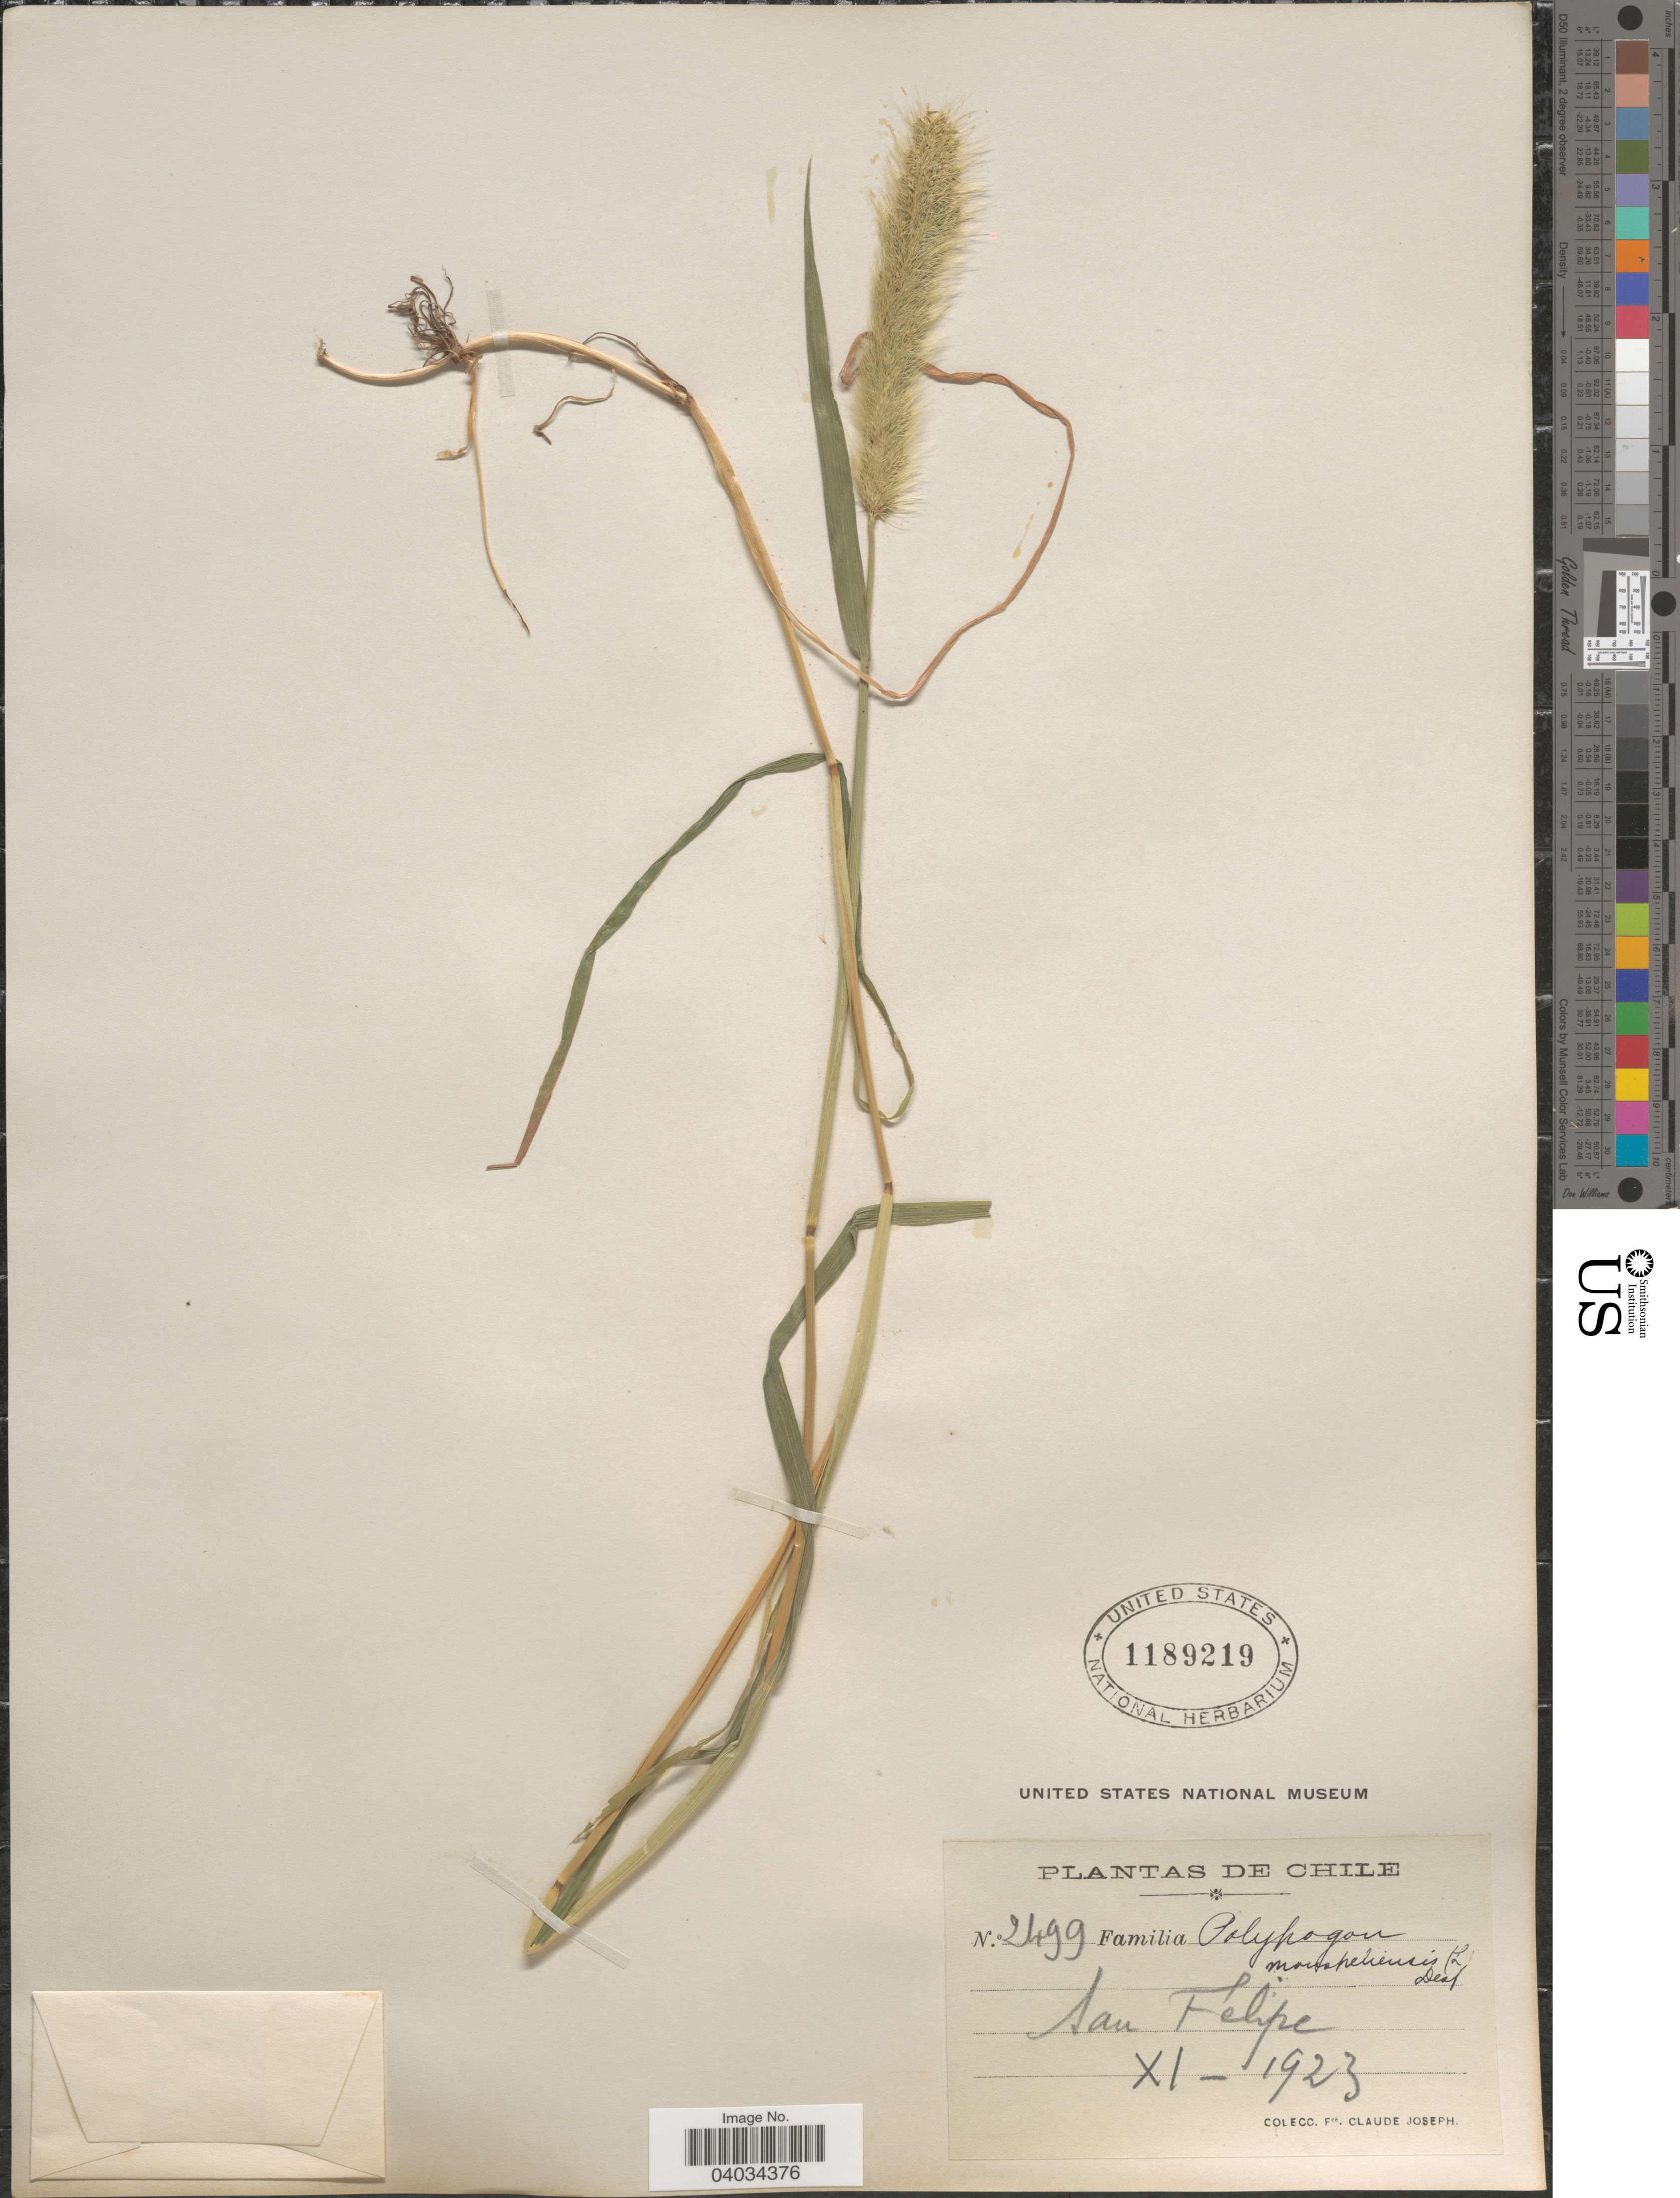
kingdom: Plantae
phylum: Tracheophyta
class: Liliopsida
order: Poales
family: Poaceae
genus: Polypogon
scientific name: Polypogon monspeliensis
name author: (L.) Desf.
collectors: Bro. Claude-Joseph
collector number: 2499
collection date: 1923-11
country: Chile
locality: San Felipe.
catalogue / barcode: US 1189219